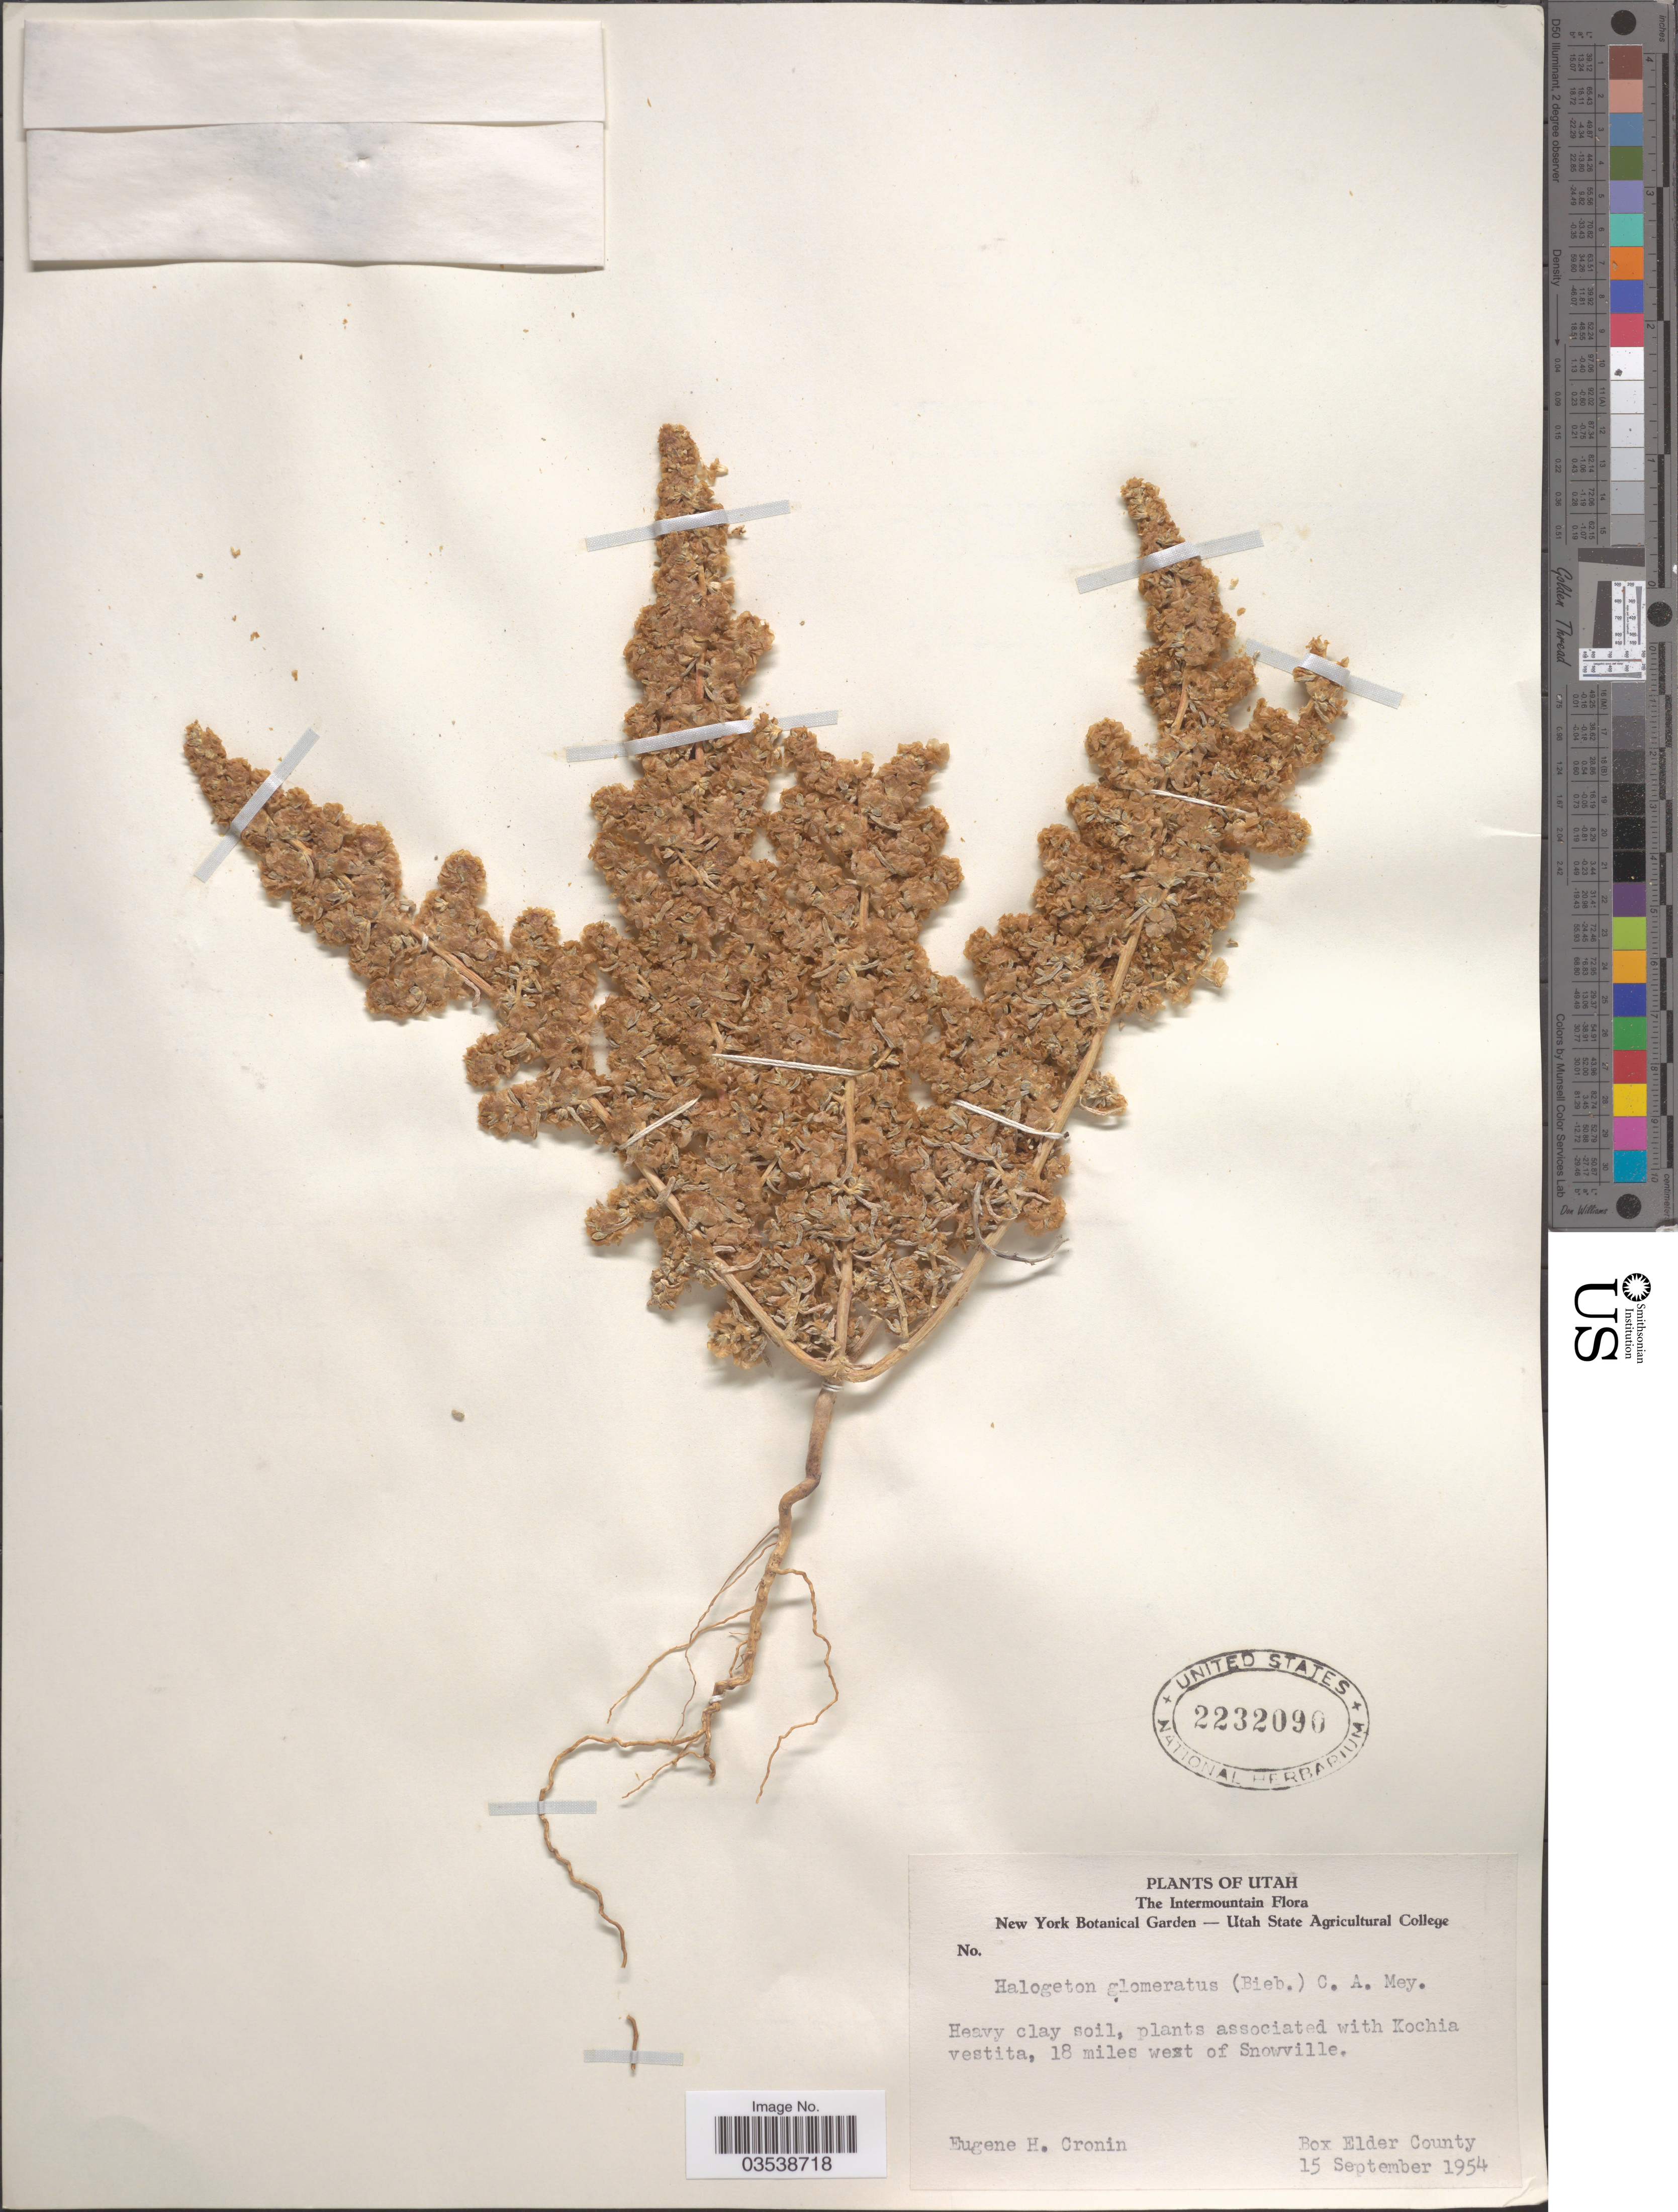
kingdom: Plantae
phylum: Tracheophyta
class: Magnoliopsida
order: Caryophyllales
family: Amaranthaceae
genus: Halogeton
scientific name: Halogeton glomeratus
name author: (M. Bieb.) C.A. Mey.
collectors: E. Cronin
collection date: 1954-09-15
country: United States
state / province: Utah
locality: The Intermountain. 18 miles west of Snowville. Box Elder County.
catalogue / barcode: US 2232090